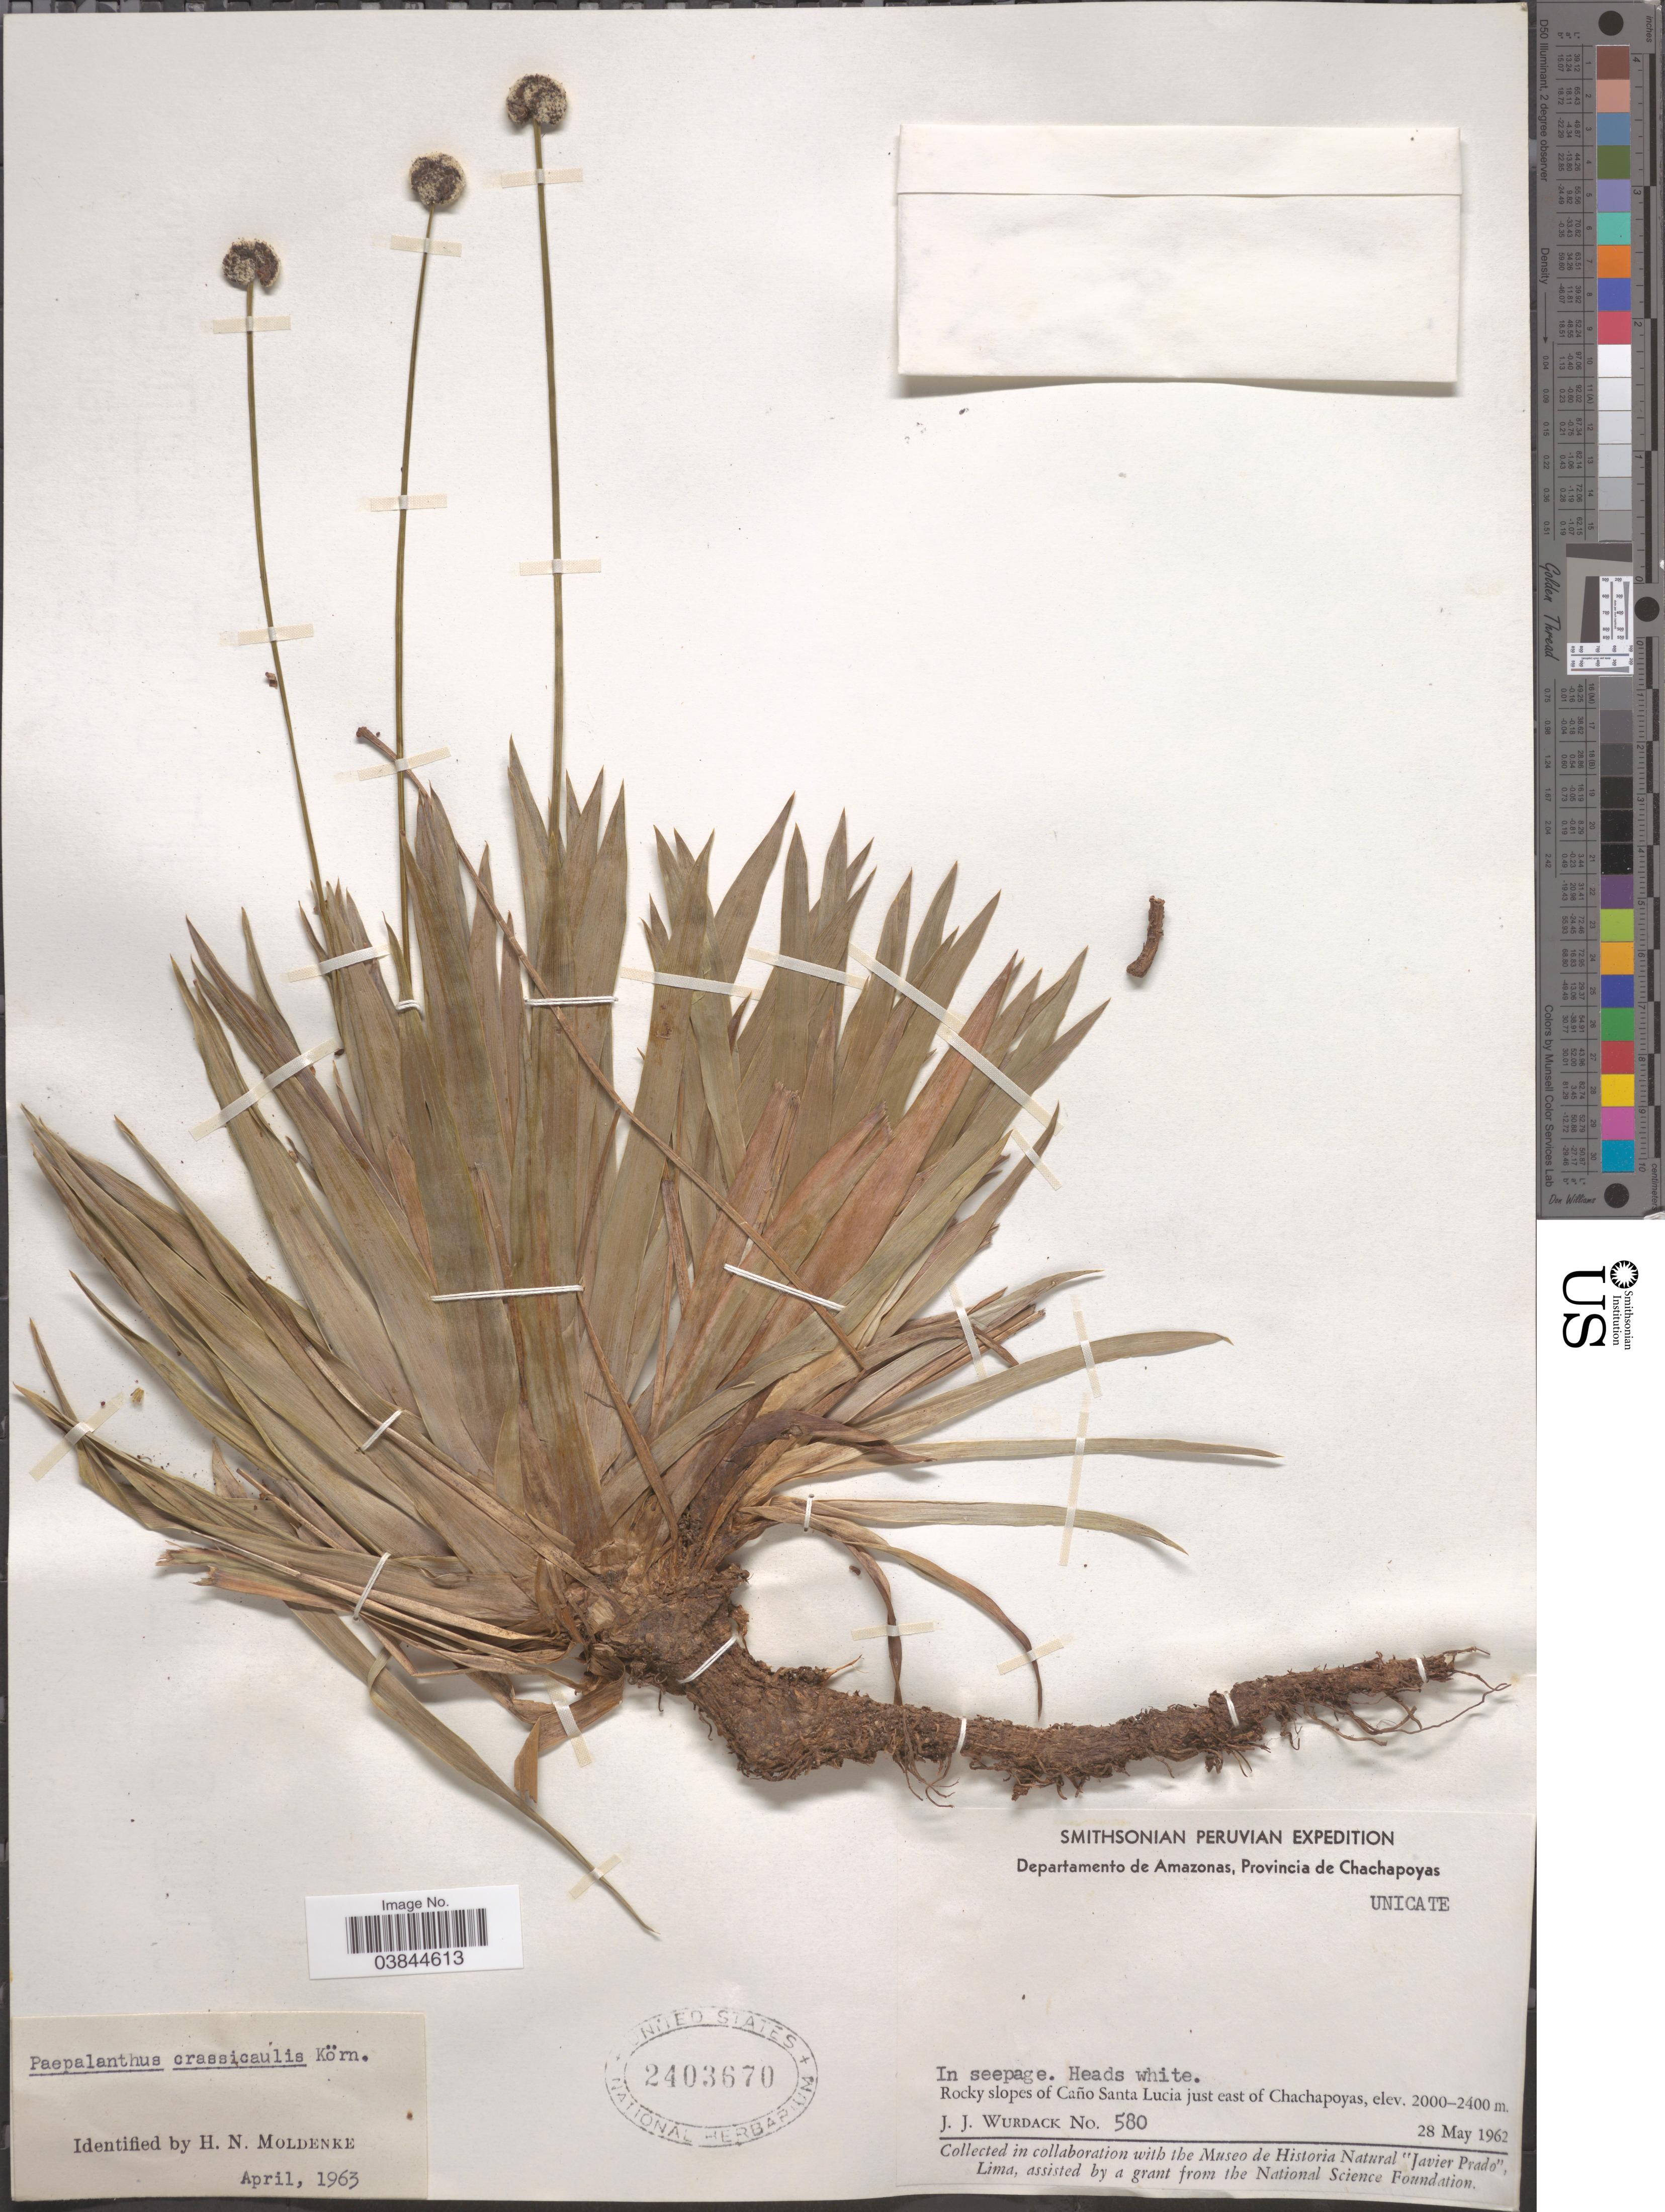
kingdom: Plantae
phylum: Tracheophyta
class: Liliopsida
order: Poales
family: Eriocaulaceae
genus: Paepalanthus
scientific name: Paepalanthus obnatus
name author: Tissot-Sq.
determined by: Sauthier, Laura Jeanne, (SPF), Universidade de Sao Paulo (BRAZIL)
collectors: J. J. Wurdack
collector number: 580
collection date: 1962-05-28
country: Peru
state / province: Amazonas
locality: Departamento de Amazonas, Provincia de Chachapoyas. Rocky slopes of Caño Santa Lucia just east of Chachapoyas.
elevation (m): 2000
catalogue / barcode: US 2403670